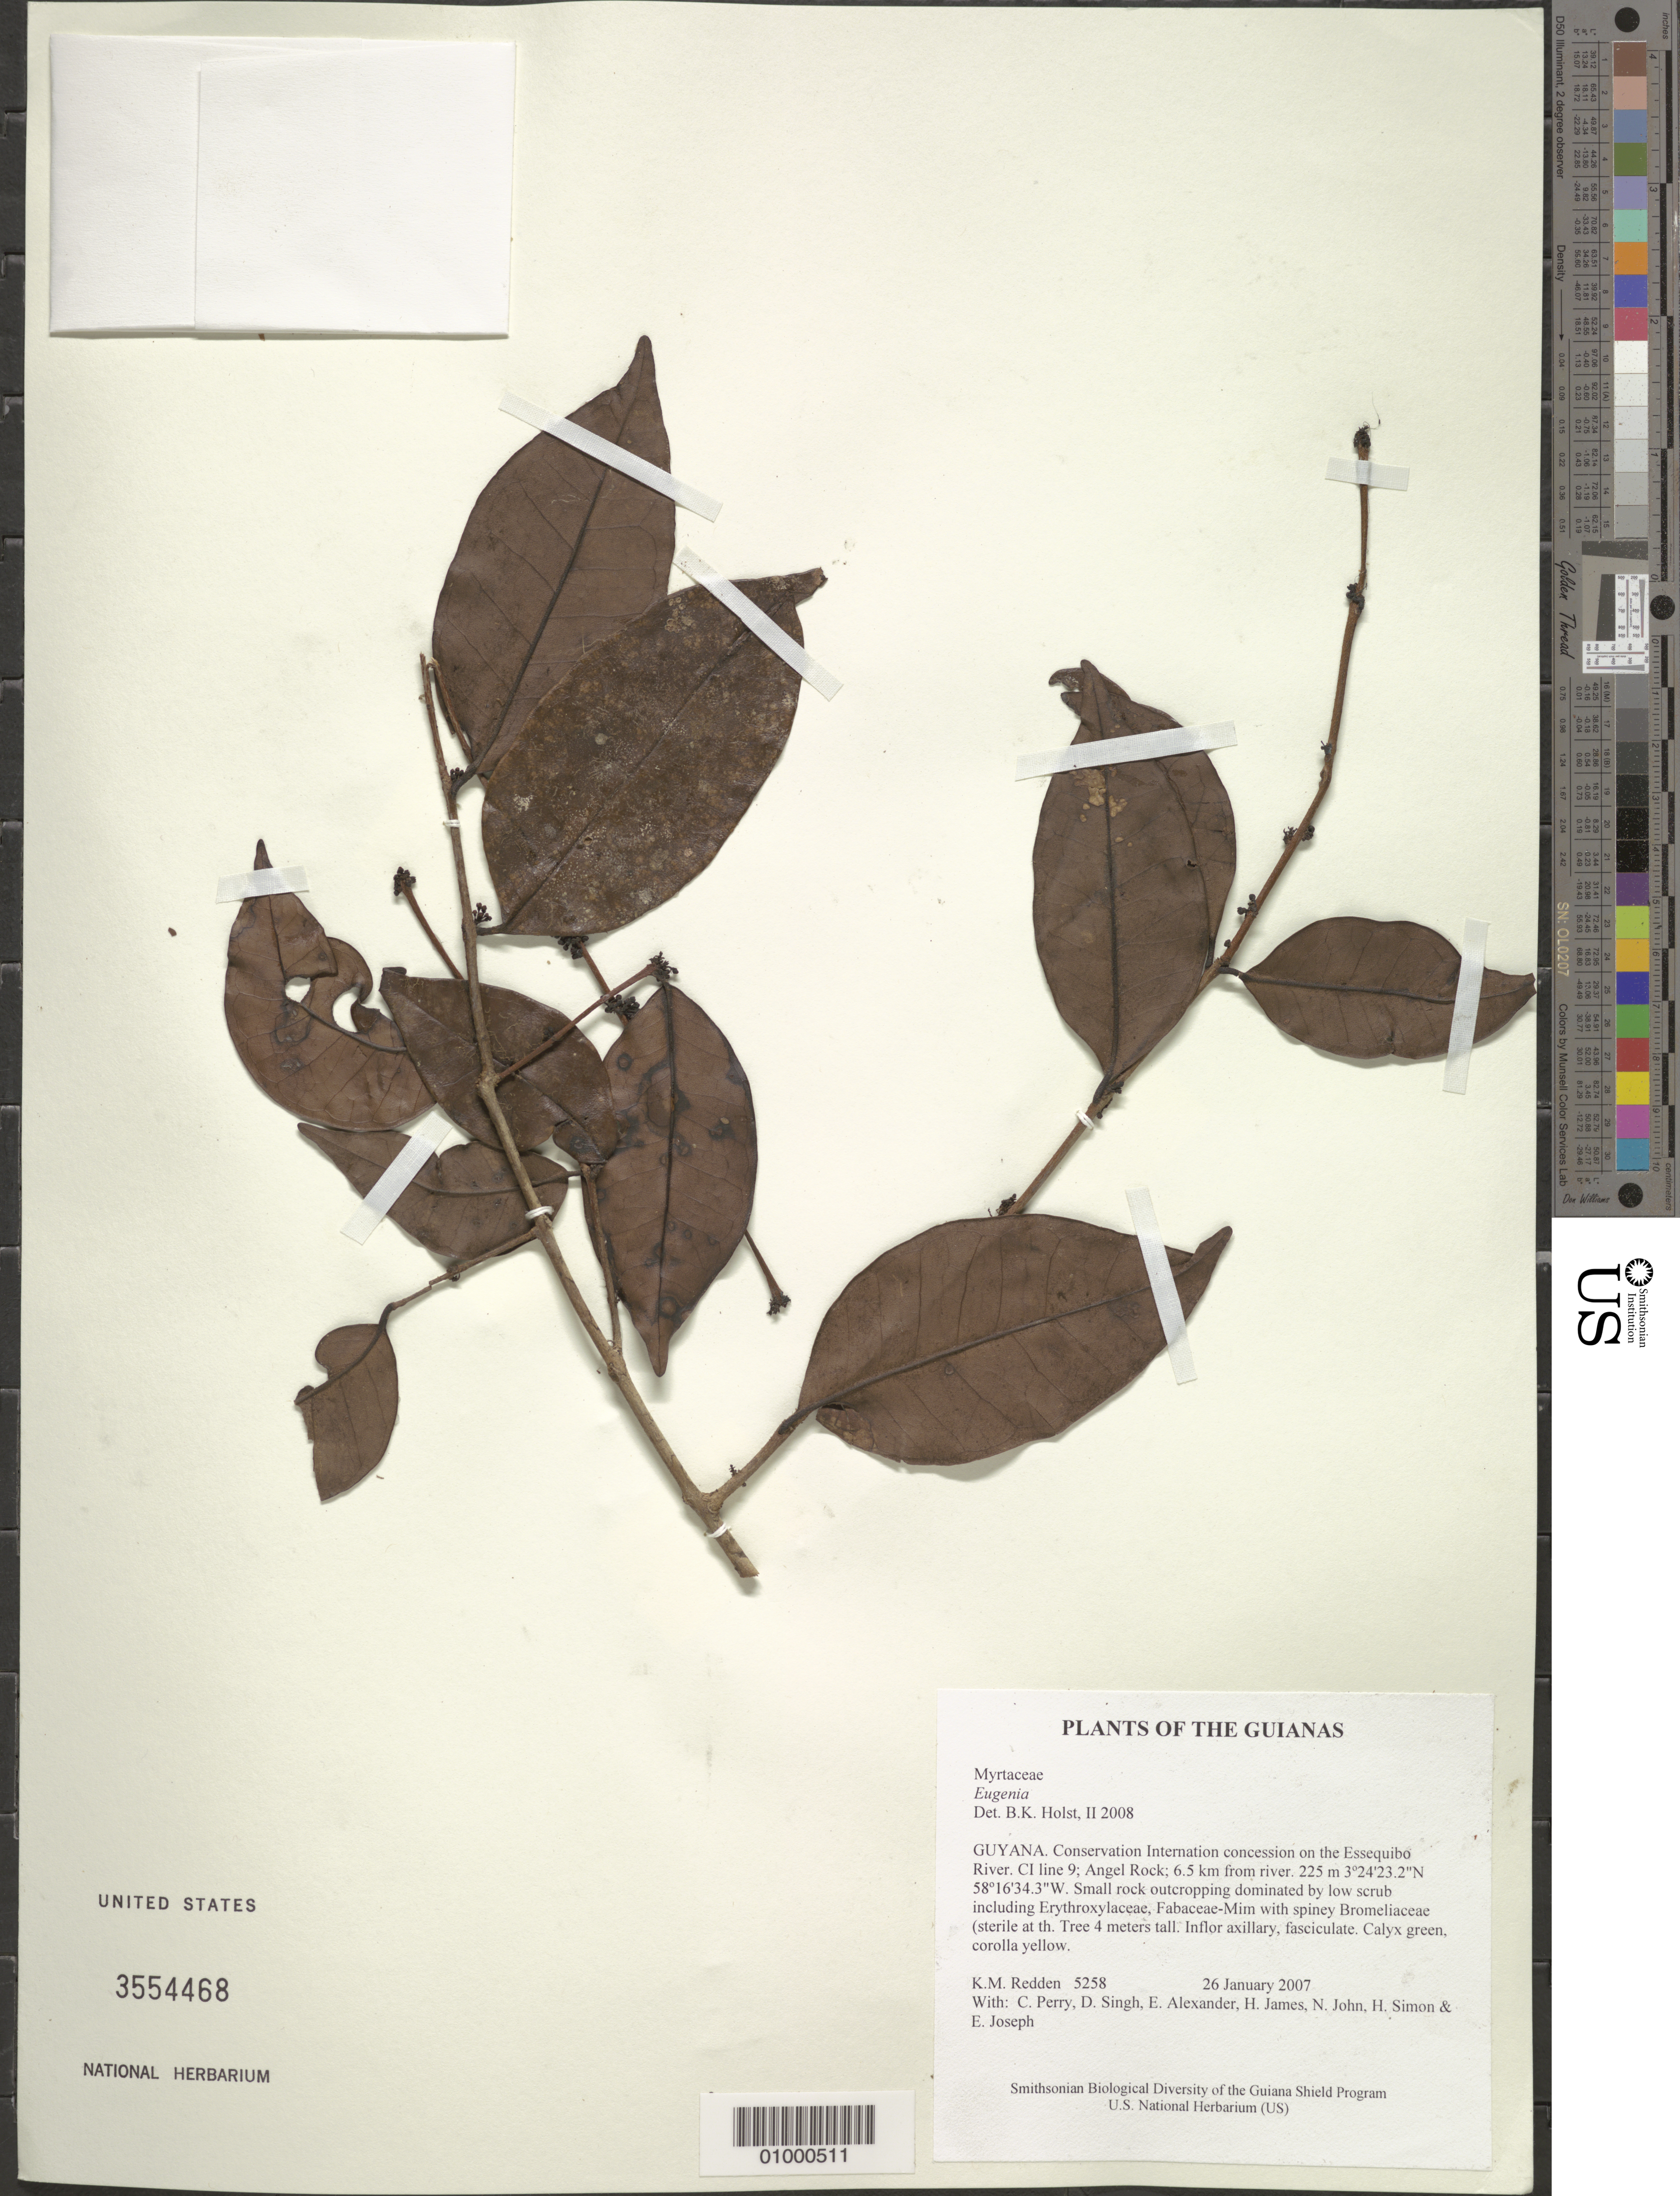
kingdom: Plantae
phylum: Tracheophyta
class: Magnoliopsida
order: Myrtales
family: Myrtaceae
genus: Eugenia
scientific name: Eugenia sp.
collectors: K. M. Redden, C. Perry, D. Singh, E. Alexander & et al.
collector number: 5258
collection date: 2007-01-26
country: Guyana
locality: The Guianas, Conservation Internation consession on the Essequibo River. CI line 9; Angel Rock; 6.5 km from river.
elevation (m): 225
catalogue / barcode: US 3554468